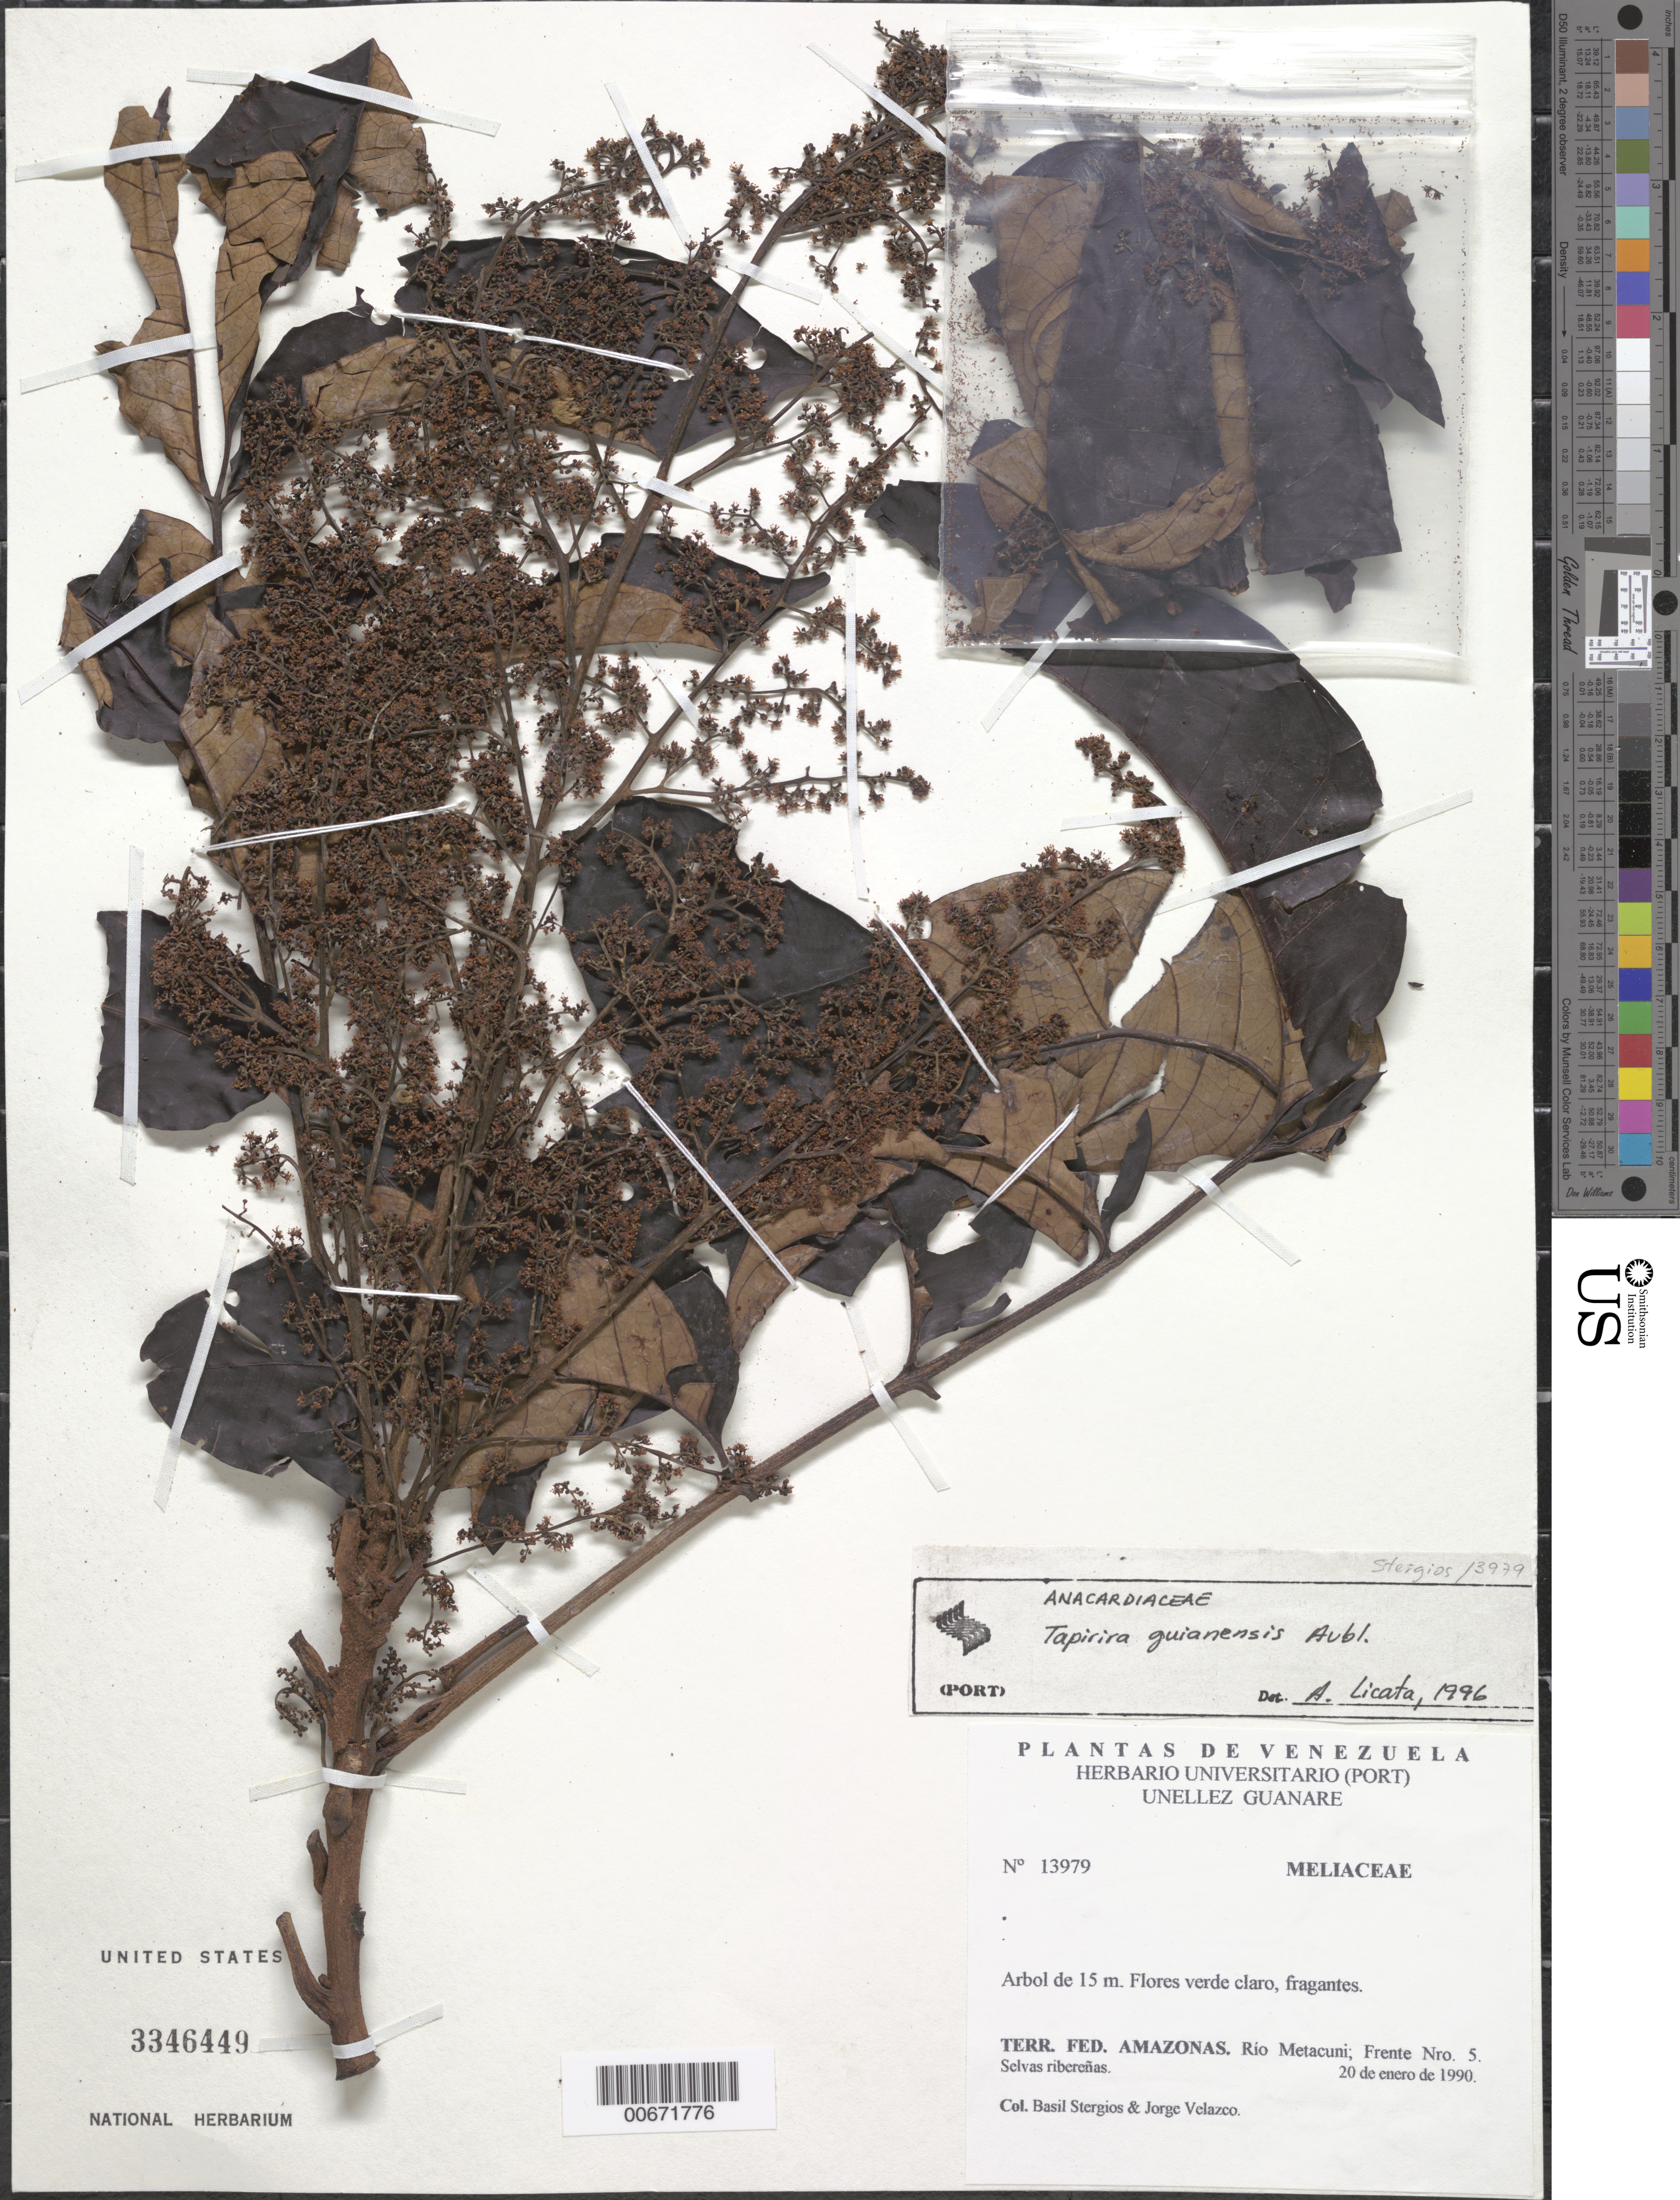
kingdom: Plantae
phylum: Tracheophyta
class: Magnoliopsida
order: Sapindales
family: Anacardiaceae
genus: Tapirira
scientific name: Tapirira guianensis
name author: Aubl.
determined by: Licata, A., (PORT), Univ. Nac. Exp. de los Llanos Ezequiel Zamora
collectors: B. G. Stergios & J. Velazco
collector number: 13979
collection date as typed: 20-Jan-90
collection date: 1990-01-20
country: Venezuela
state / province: Amazonas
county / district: Alto Orinoco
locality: Río Metacuni; Frente No. 5, Pica No. 2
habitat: Riparian forest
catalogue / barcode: US 3346449